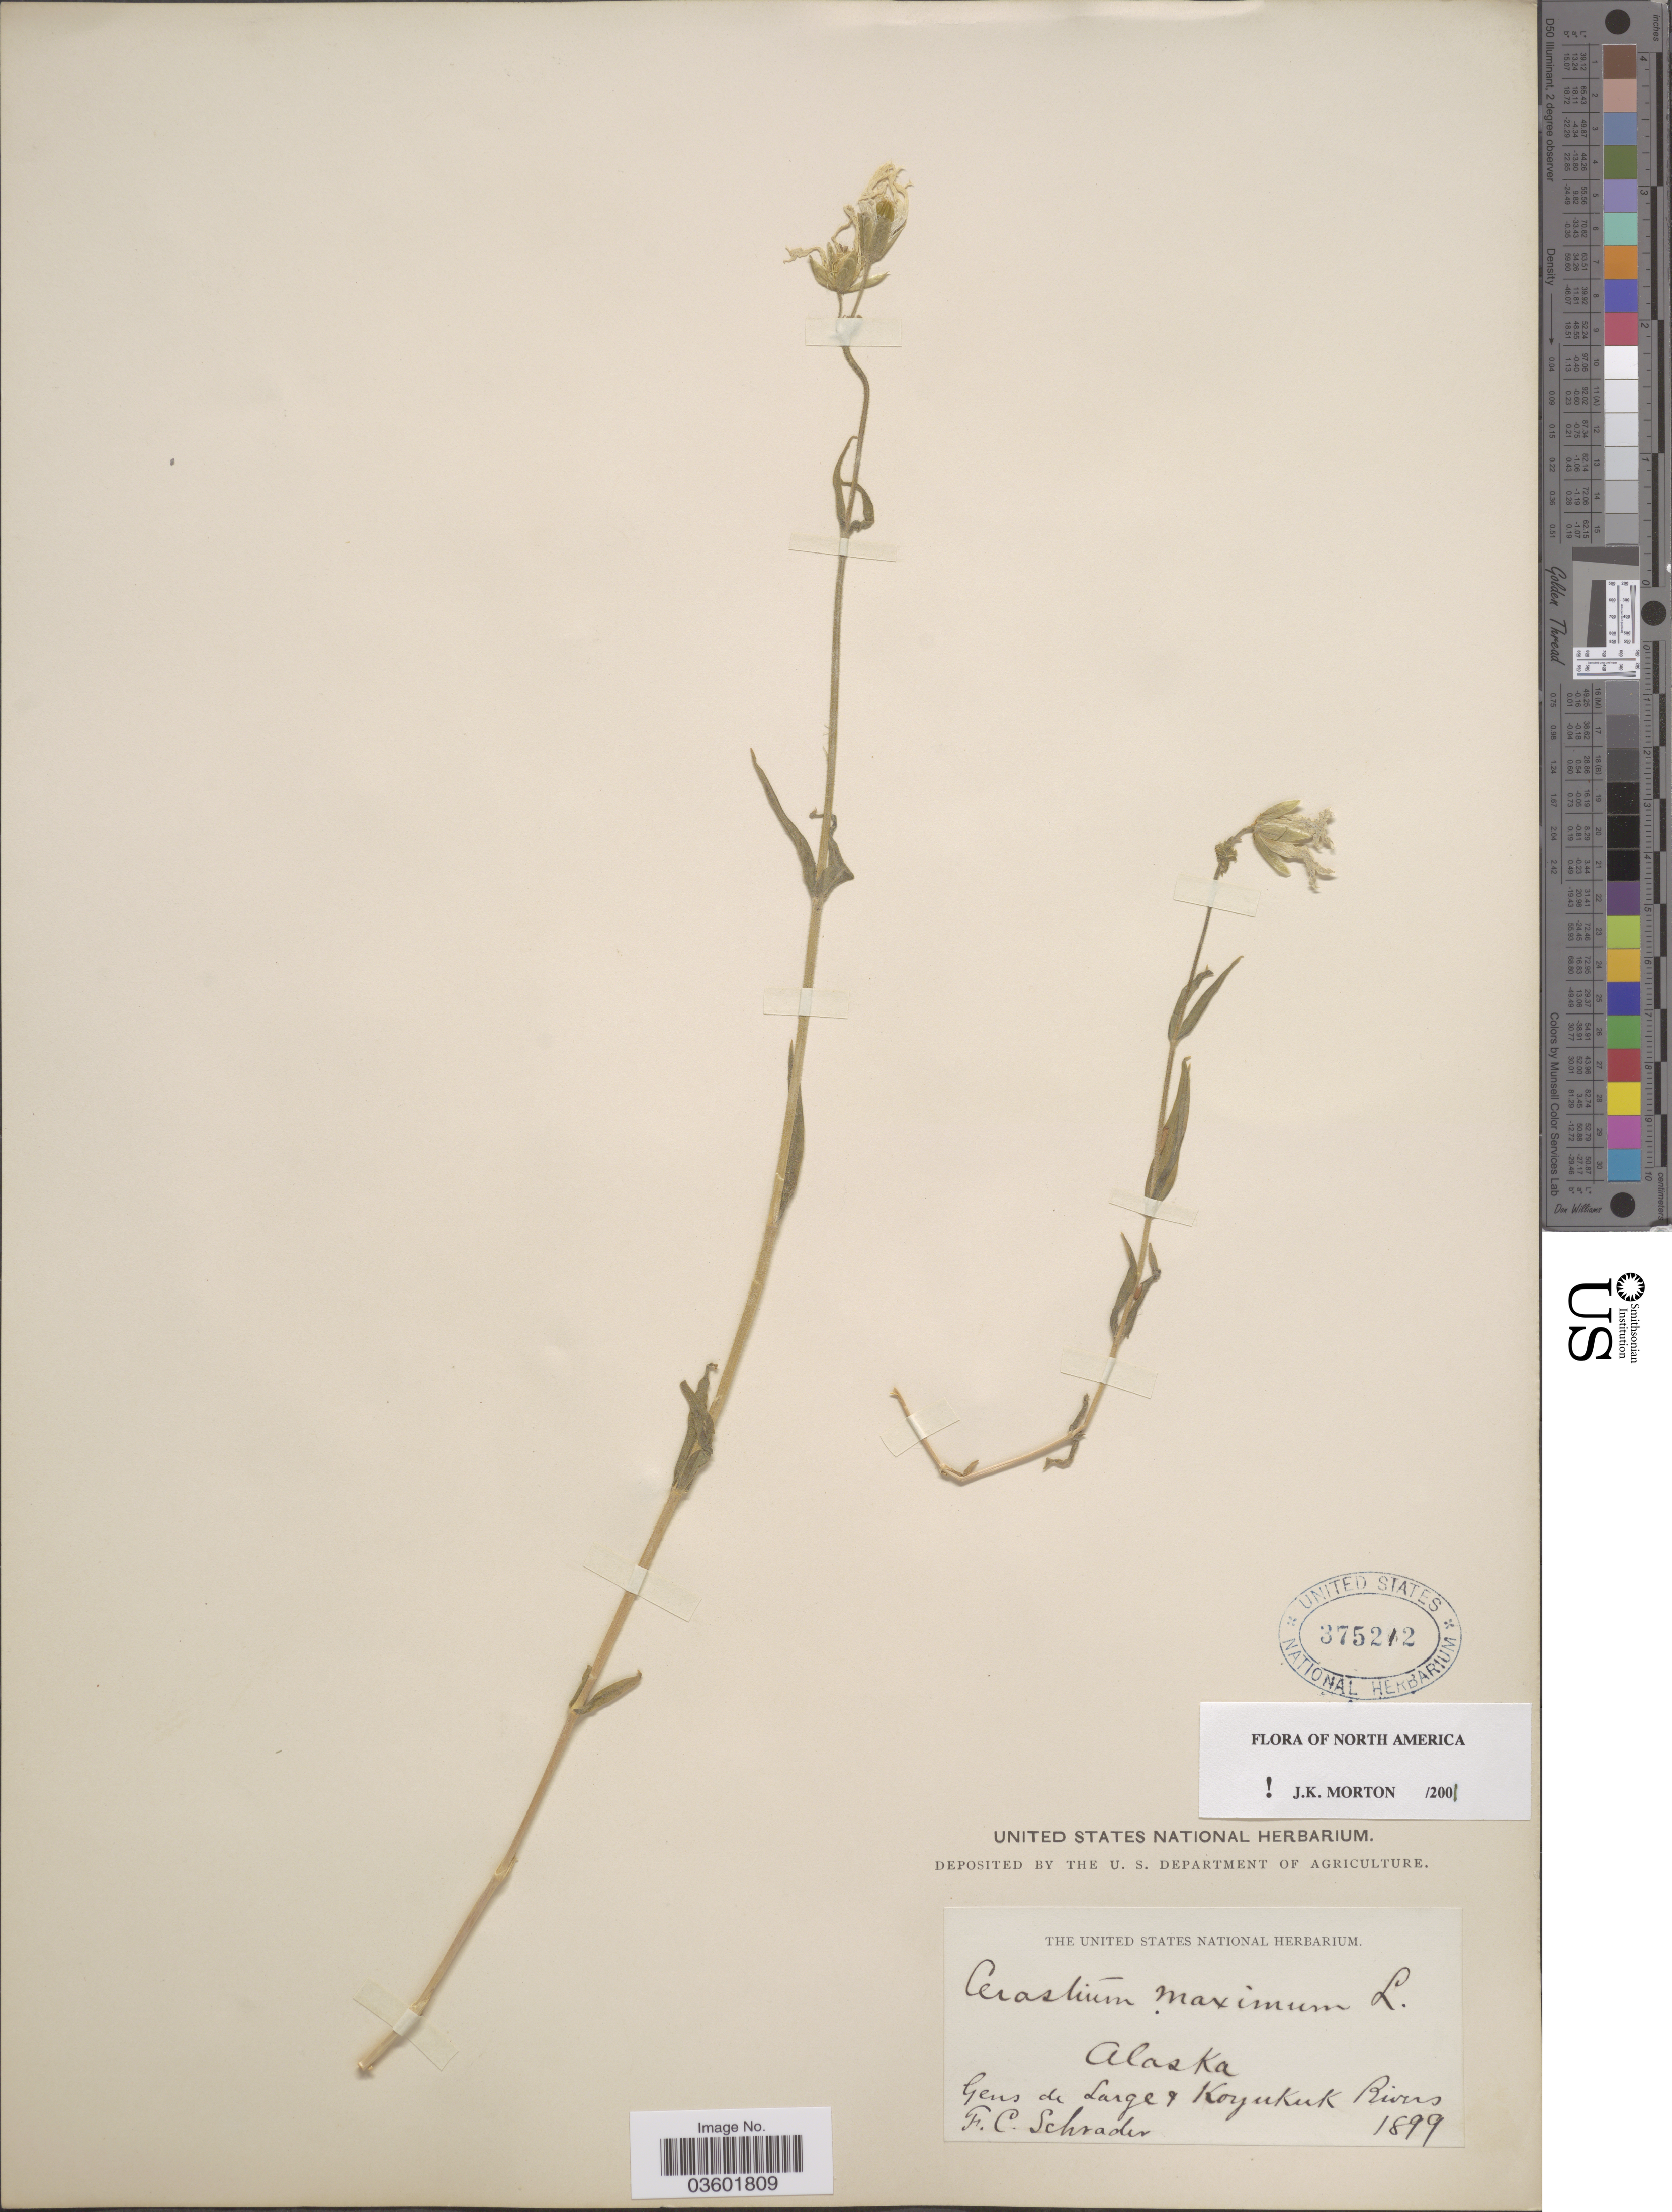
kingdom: Plantae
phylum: Tracheophyta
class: Magnoliopsida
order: Caryophyllales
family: Caryophyllaceae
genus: Cerastium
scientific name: Cerastium maximum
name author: L.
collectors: F. C. Schrader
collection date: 1899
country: United States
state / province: Alaska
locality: Gens de Large & Koyukuk Rivers.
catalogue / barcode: US 375212